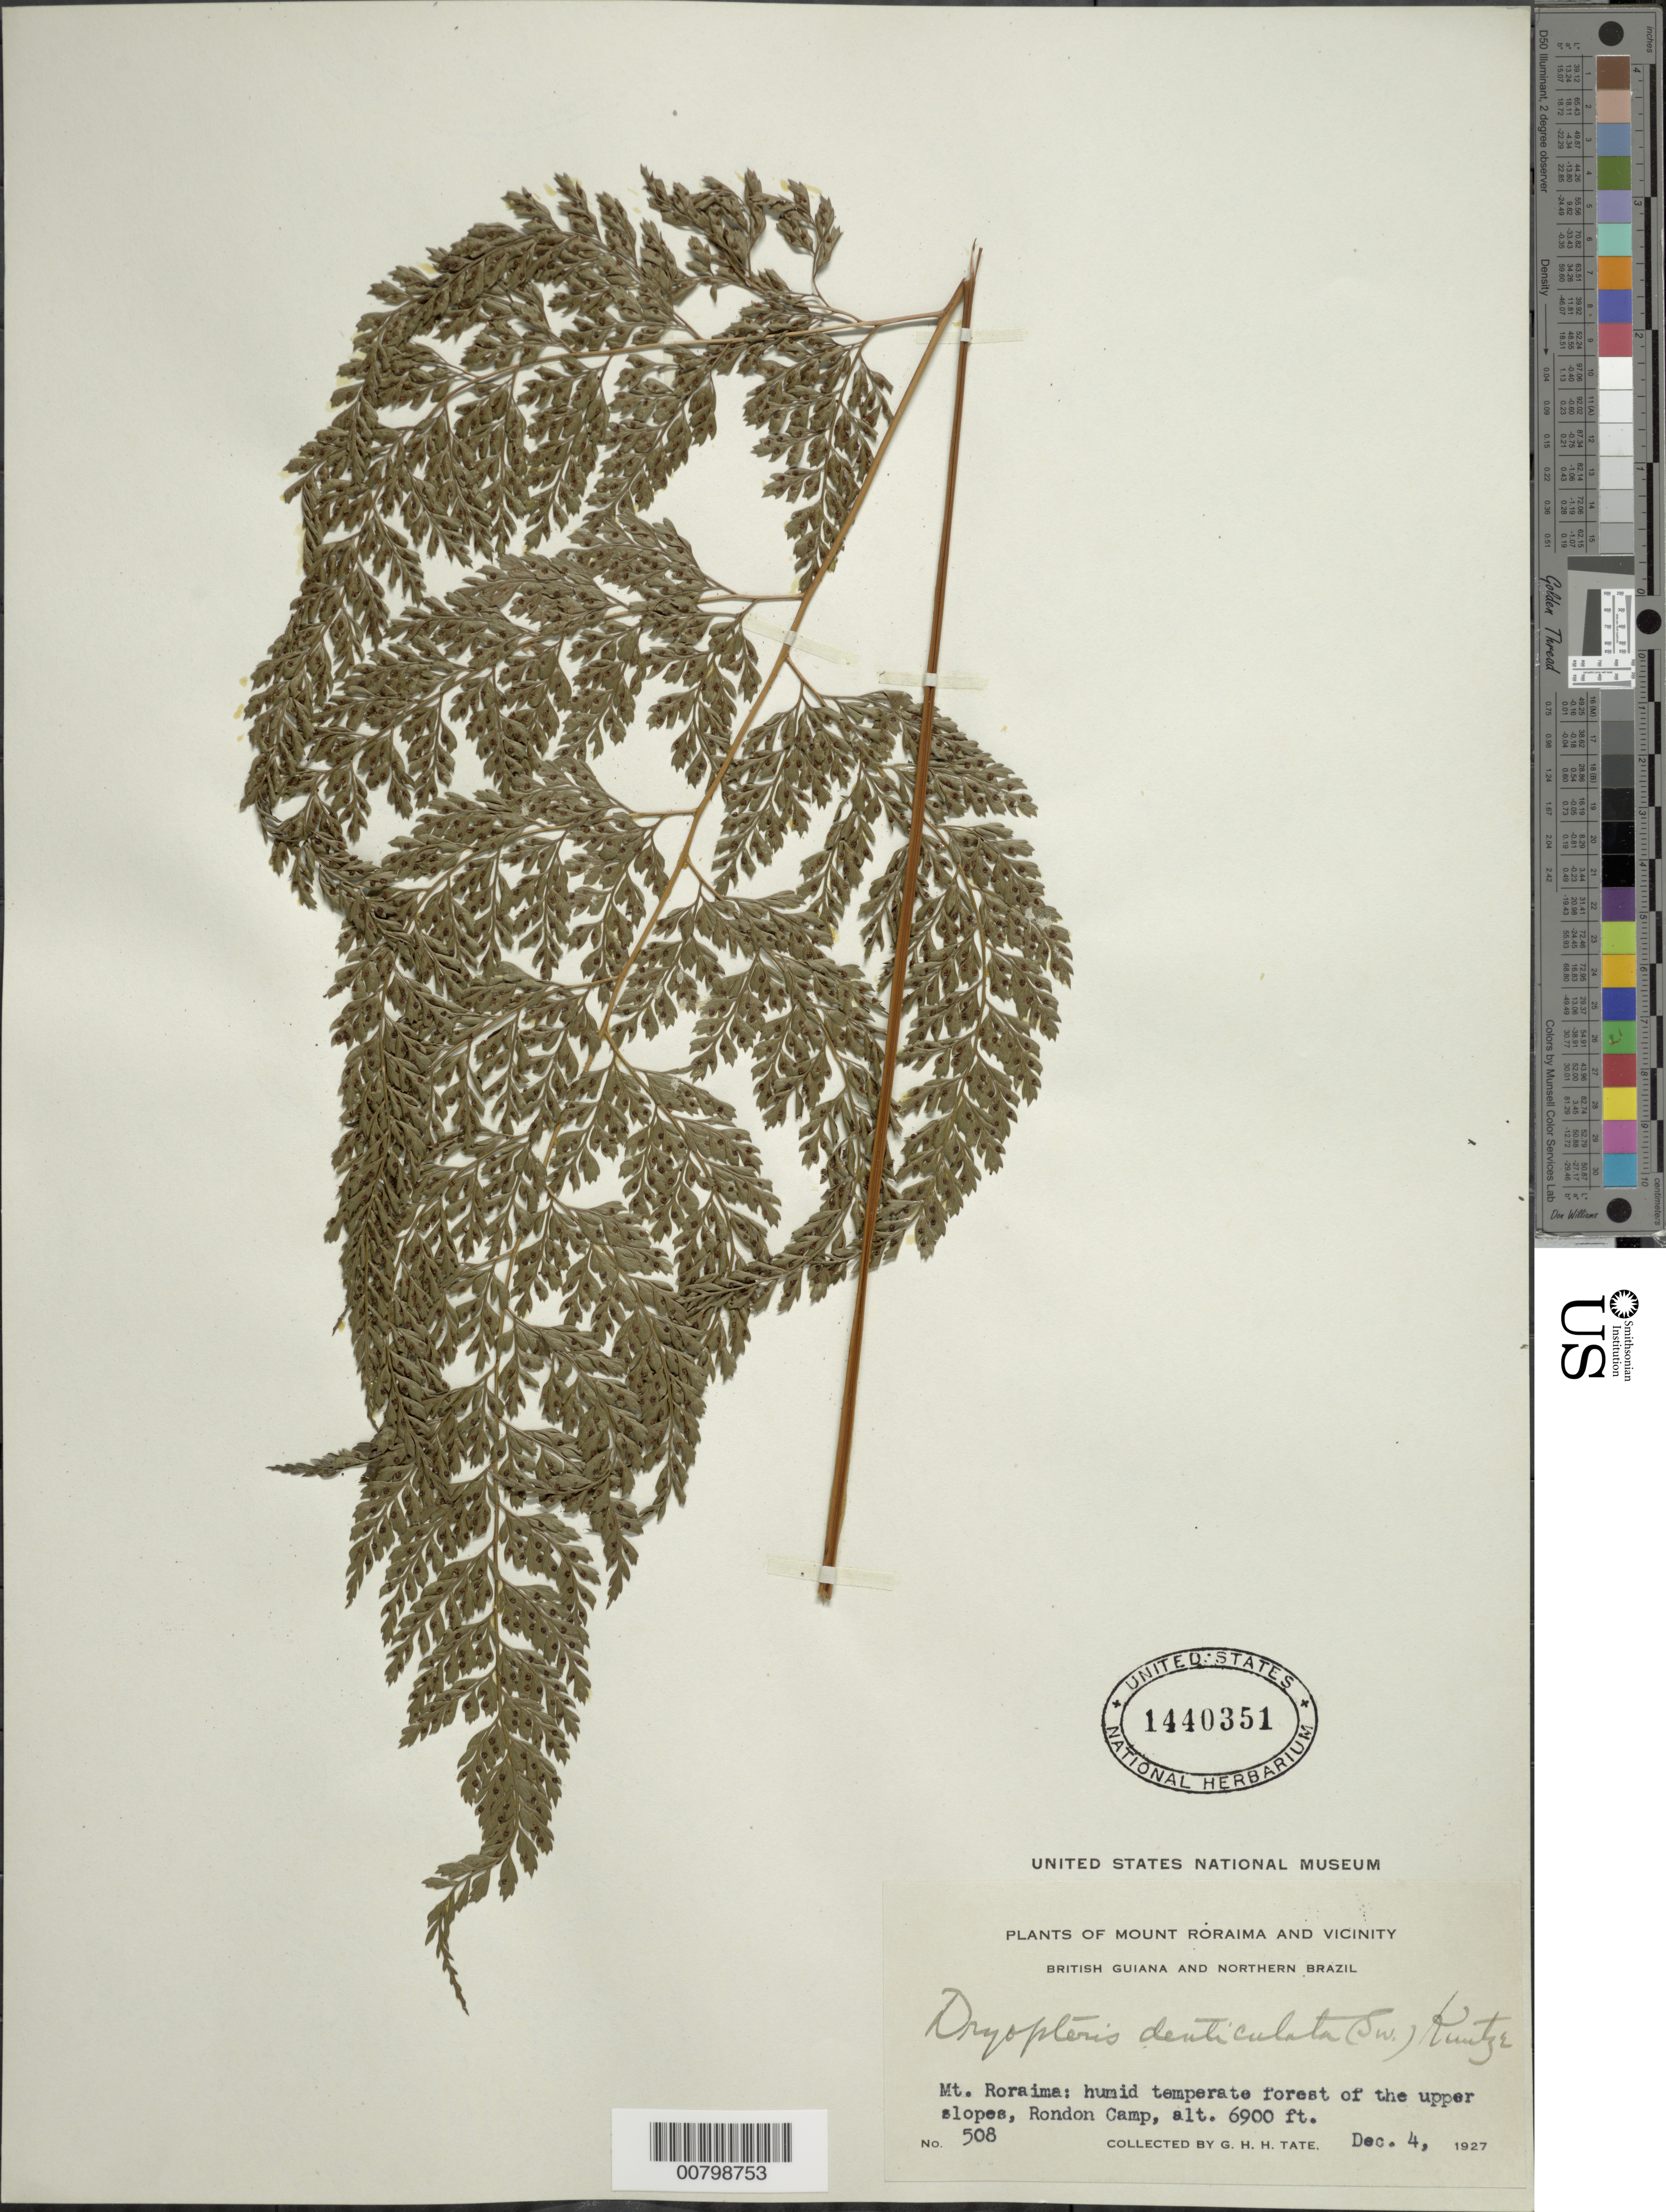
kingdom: Plantae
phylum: Tracheophyta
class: Polypodiopsida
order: Polypodiales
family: Dryopteridaceae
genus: Arachniodes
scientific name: Arachniodes denticulata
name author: (Sw.) Ching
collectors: G. H. H.Tate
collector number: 508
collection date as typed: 4-Dec-27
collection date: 1927-12-04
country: Venezuela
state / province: Bolívar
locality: Mt. Roraima, Rondón Camp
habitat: Humid temperate forest or upper slopes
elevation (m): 2103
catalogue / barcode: US 1440351